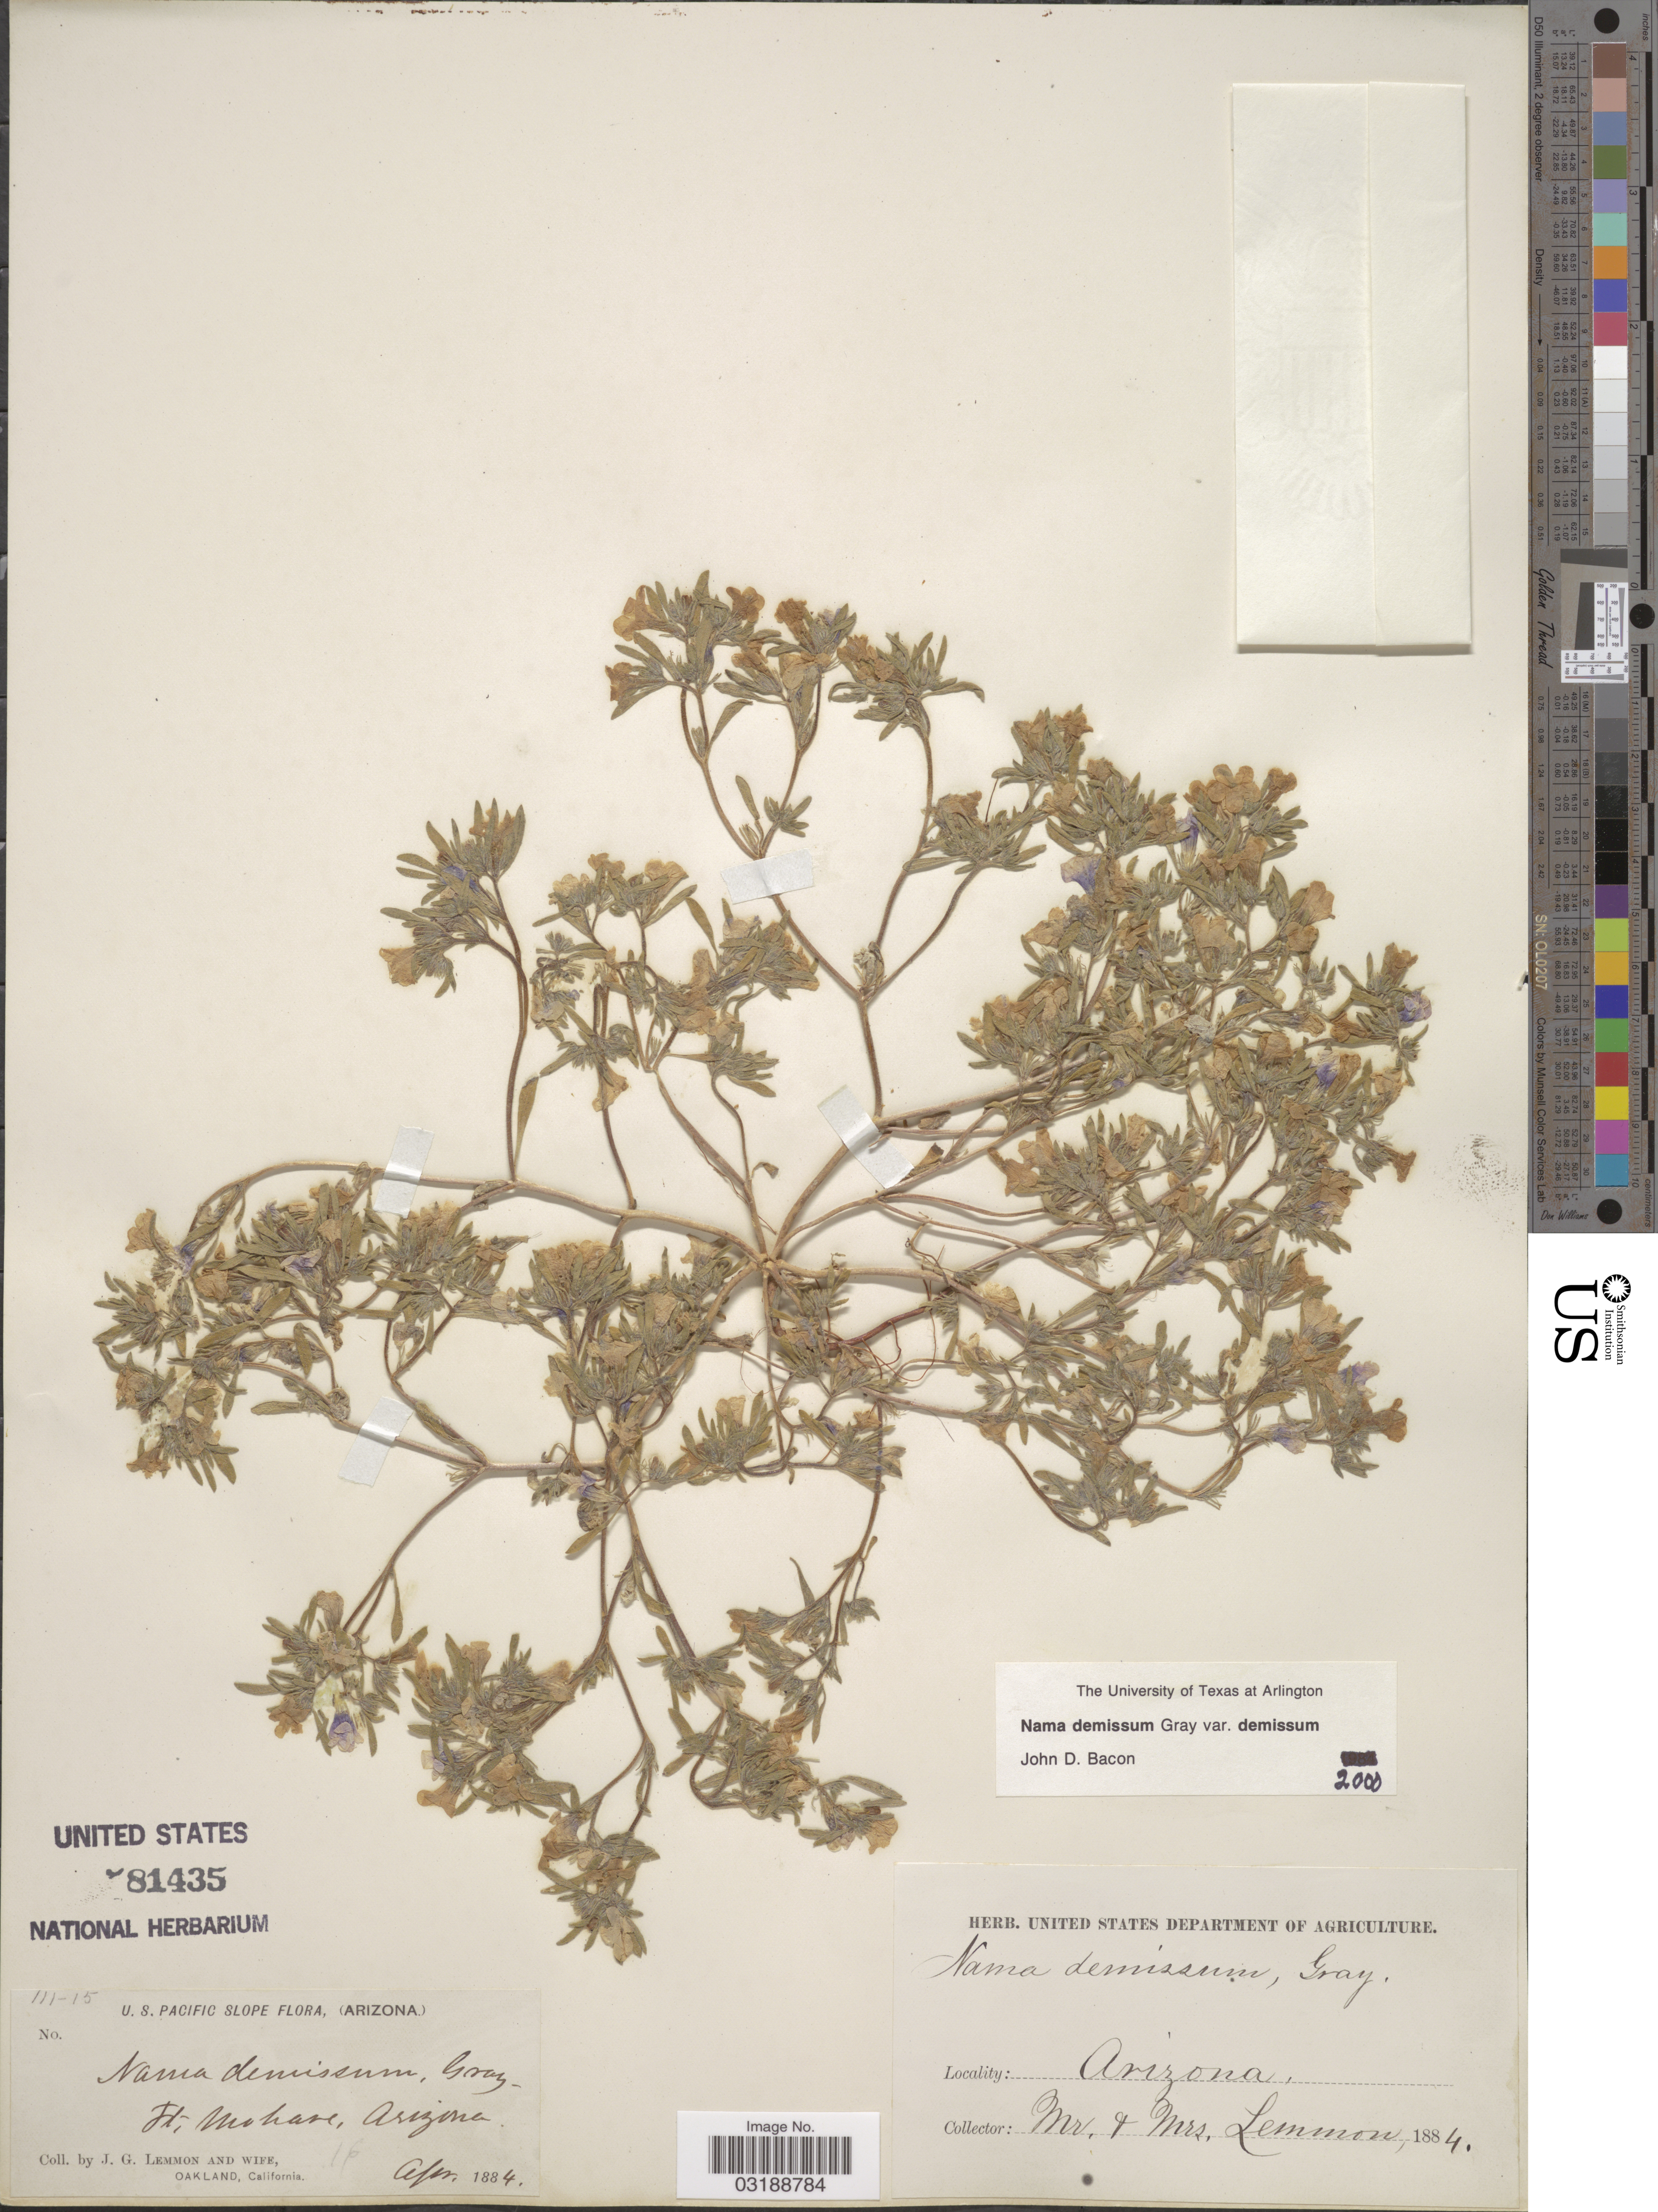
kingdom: Plantae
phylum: Tracheophyta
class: Magnoliopsida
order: Boraginales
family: Namaceae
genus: Nama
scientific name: Nama demissa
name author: A. Gray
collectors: J. Lemmon & Mrs. J. G. Lemmon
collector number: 111-15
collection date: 1884-04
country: United States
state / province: Arizona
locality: U.S. Pacific Slope. Ft. Mohave.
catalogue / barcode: US 81435